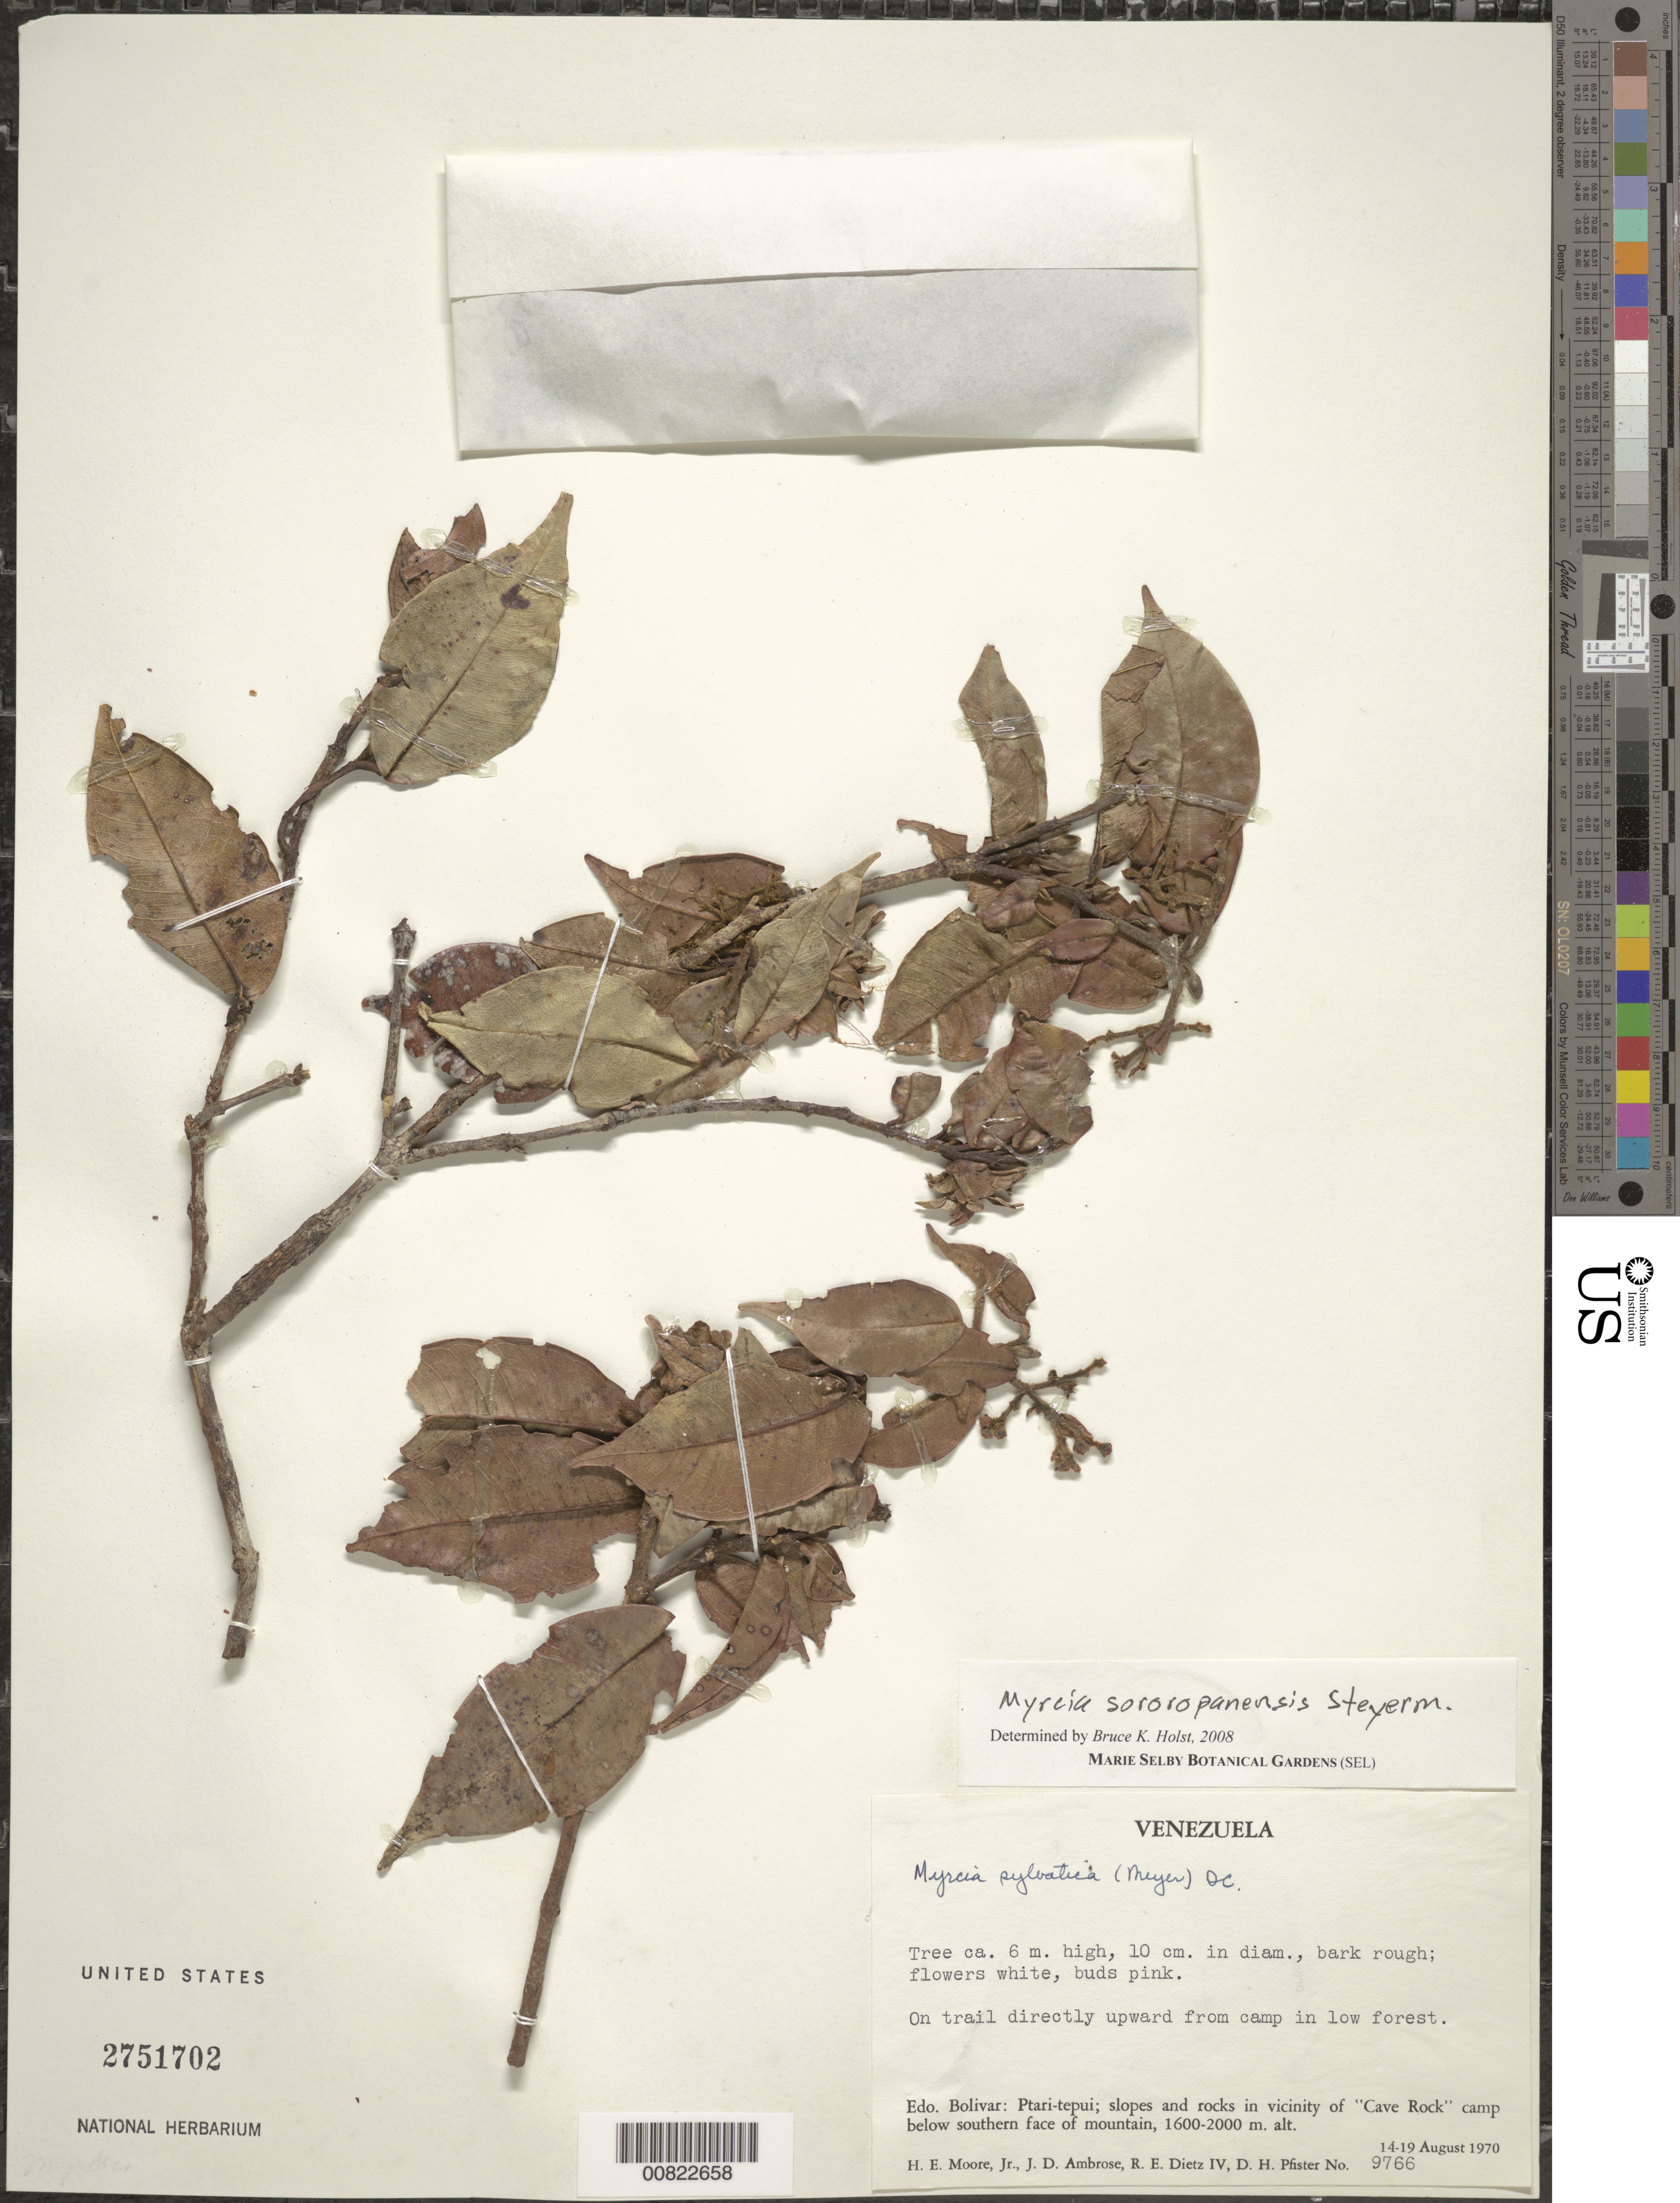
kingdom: Plantae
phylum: Tracheophyta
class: Magnoliopsida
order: Myrtales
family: Myrtaceae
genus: Myrcia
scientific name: Myrcia sororopanensis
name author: Steyerm.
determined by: Holst, Bruce K.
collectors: H. E. Moore, J. D. Ambrose, R. Dietz & D. H. Pfister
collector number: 9766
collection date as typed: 14-Aug-70 to 19-Aug-70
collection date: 1970-08-14/1970-08-19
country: Venezuela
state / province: Bolívar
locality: Ptari-tepuí, vicinity of "Cave Rock" camp; on trail directly upward from camp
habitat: Slopes and rocks below southern face of mountain; in low forest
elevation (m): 1600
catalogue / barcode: US 2751702